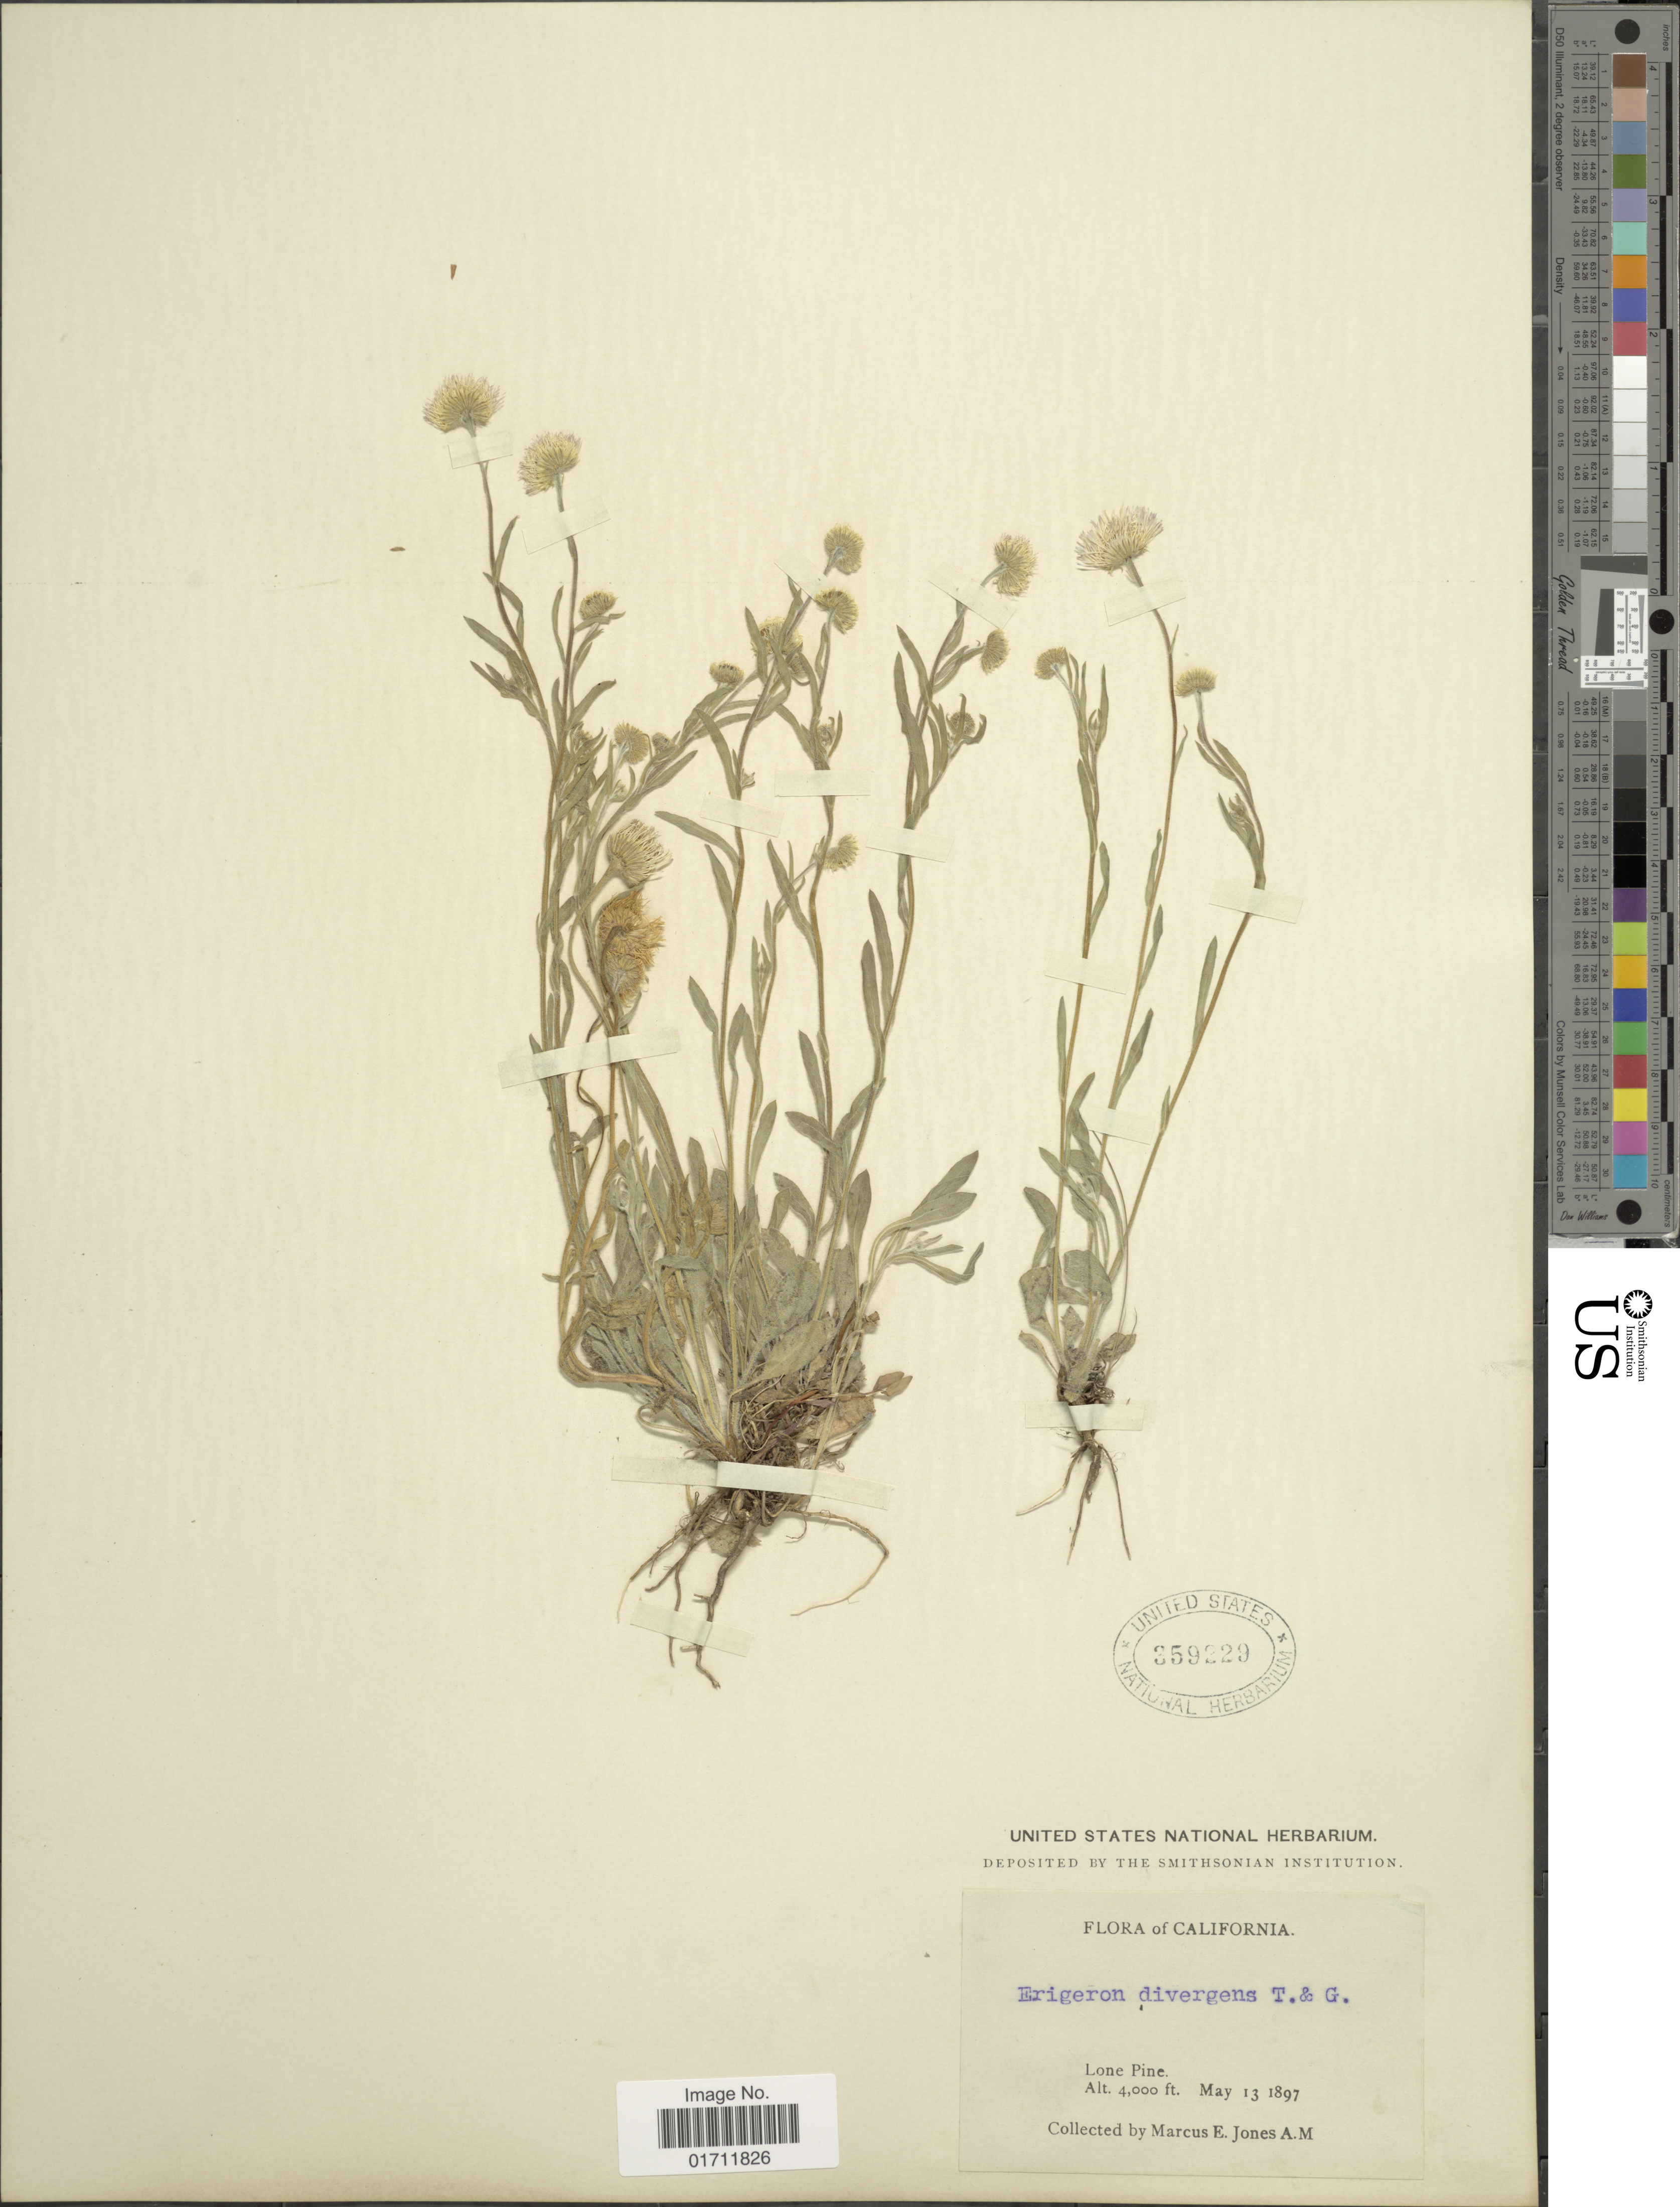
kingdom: Plantae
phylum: Tracheophyta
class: Magnoliopsida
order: Asterales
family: Asteraceae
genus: Erigeron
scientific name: Erigeron divergens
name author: Torr. & A. Gray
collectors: M. E. Jones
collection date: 1897-05-13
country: United States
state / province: California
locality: Lone Pine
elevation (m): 1219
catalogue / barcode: US 359229